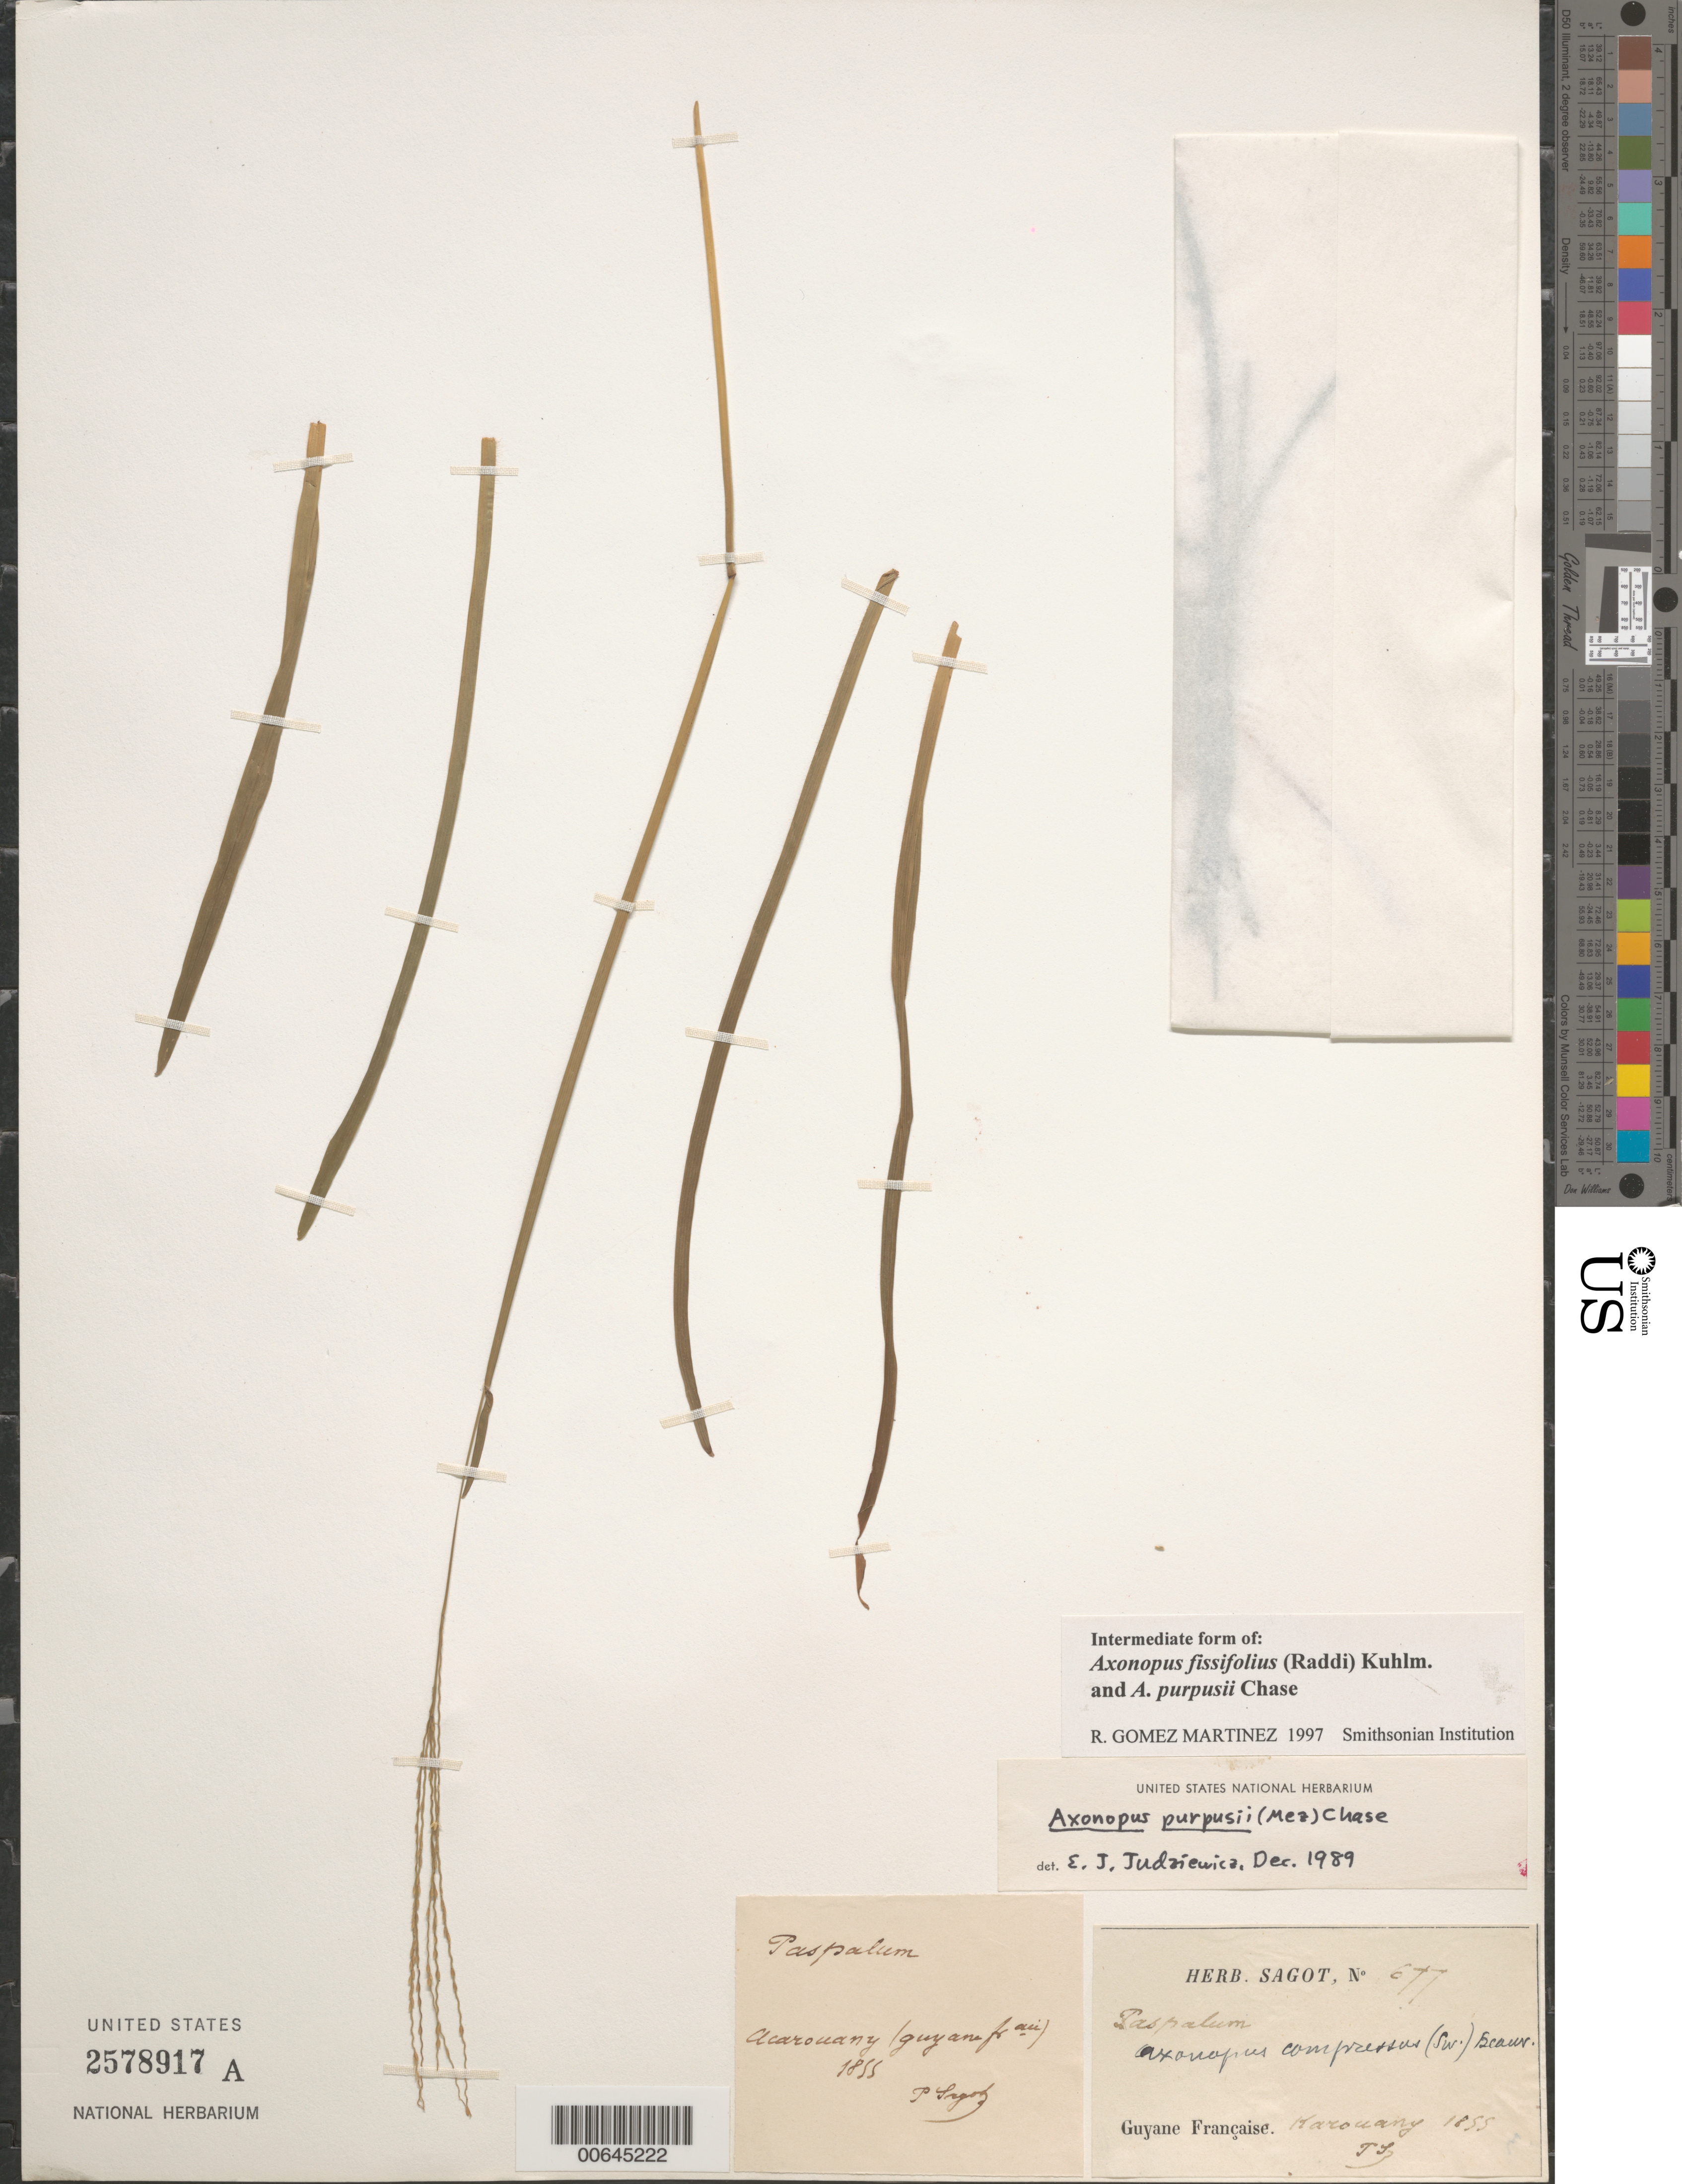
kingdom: Plantae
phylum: Tracheophyta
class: Liliopsida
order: Poales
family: Poaceae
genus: Axonopus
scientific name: Axonopus fissifolius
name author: (Raddi) Kuhlm.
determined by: Gomez Martinez, R.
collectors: P. A. Sagot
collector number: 677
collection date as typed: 1855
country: French Guiana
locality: Karouany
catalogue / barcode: US 2578917A